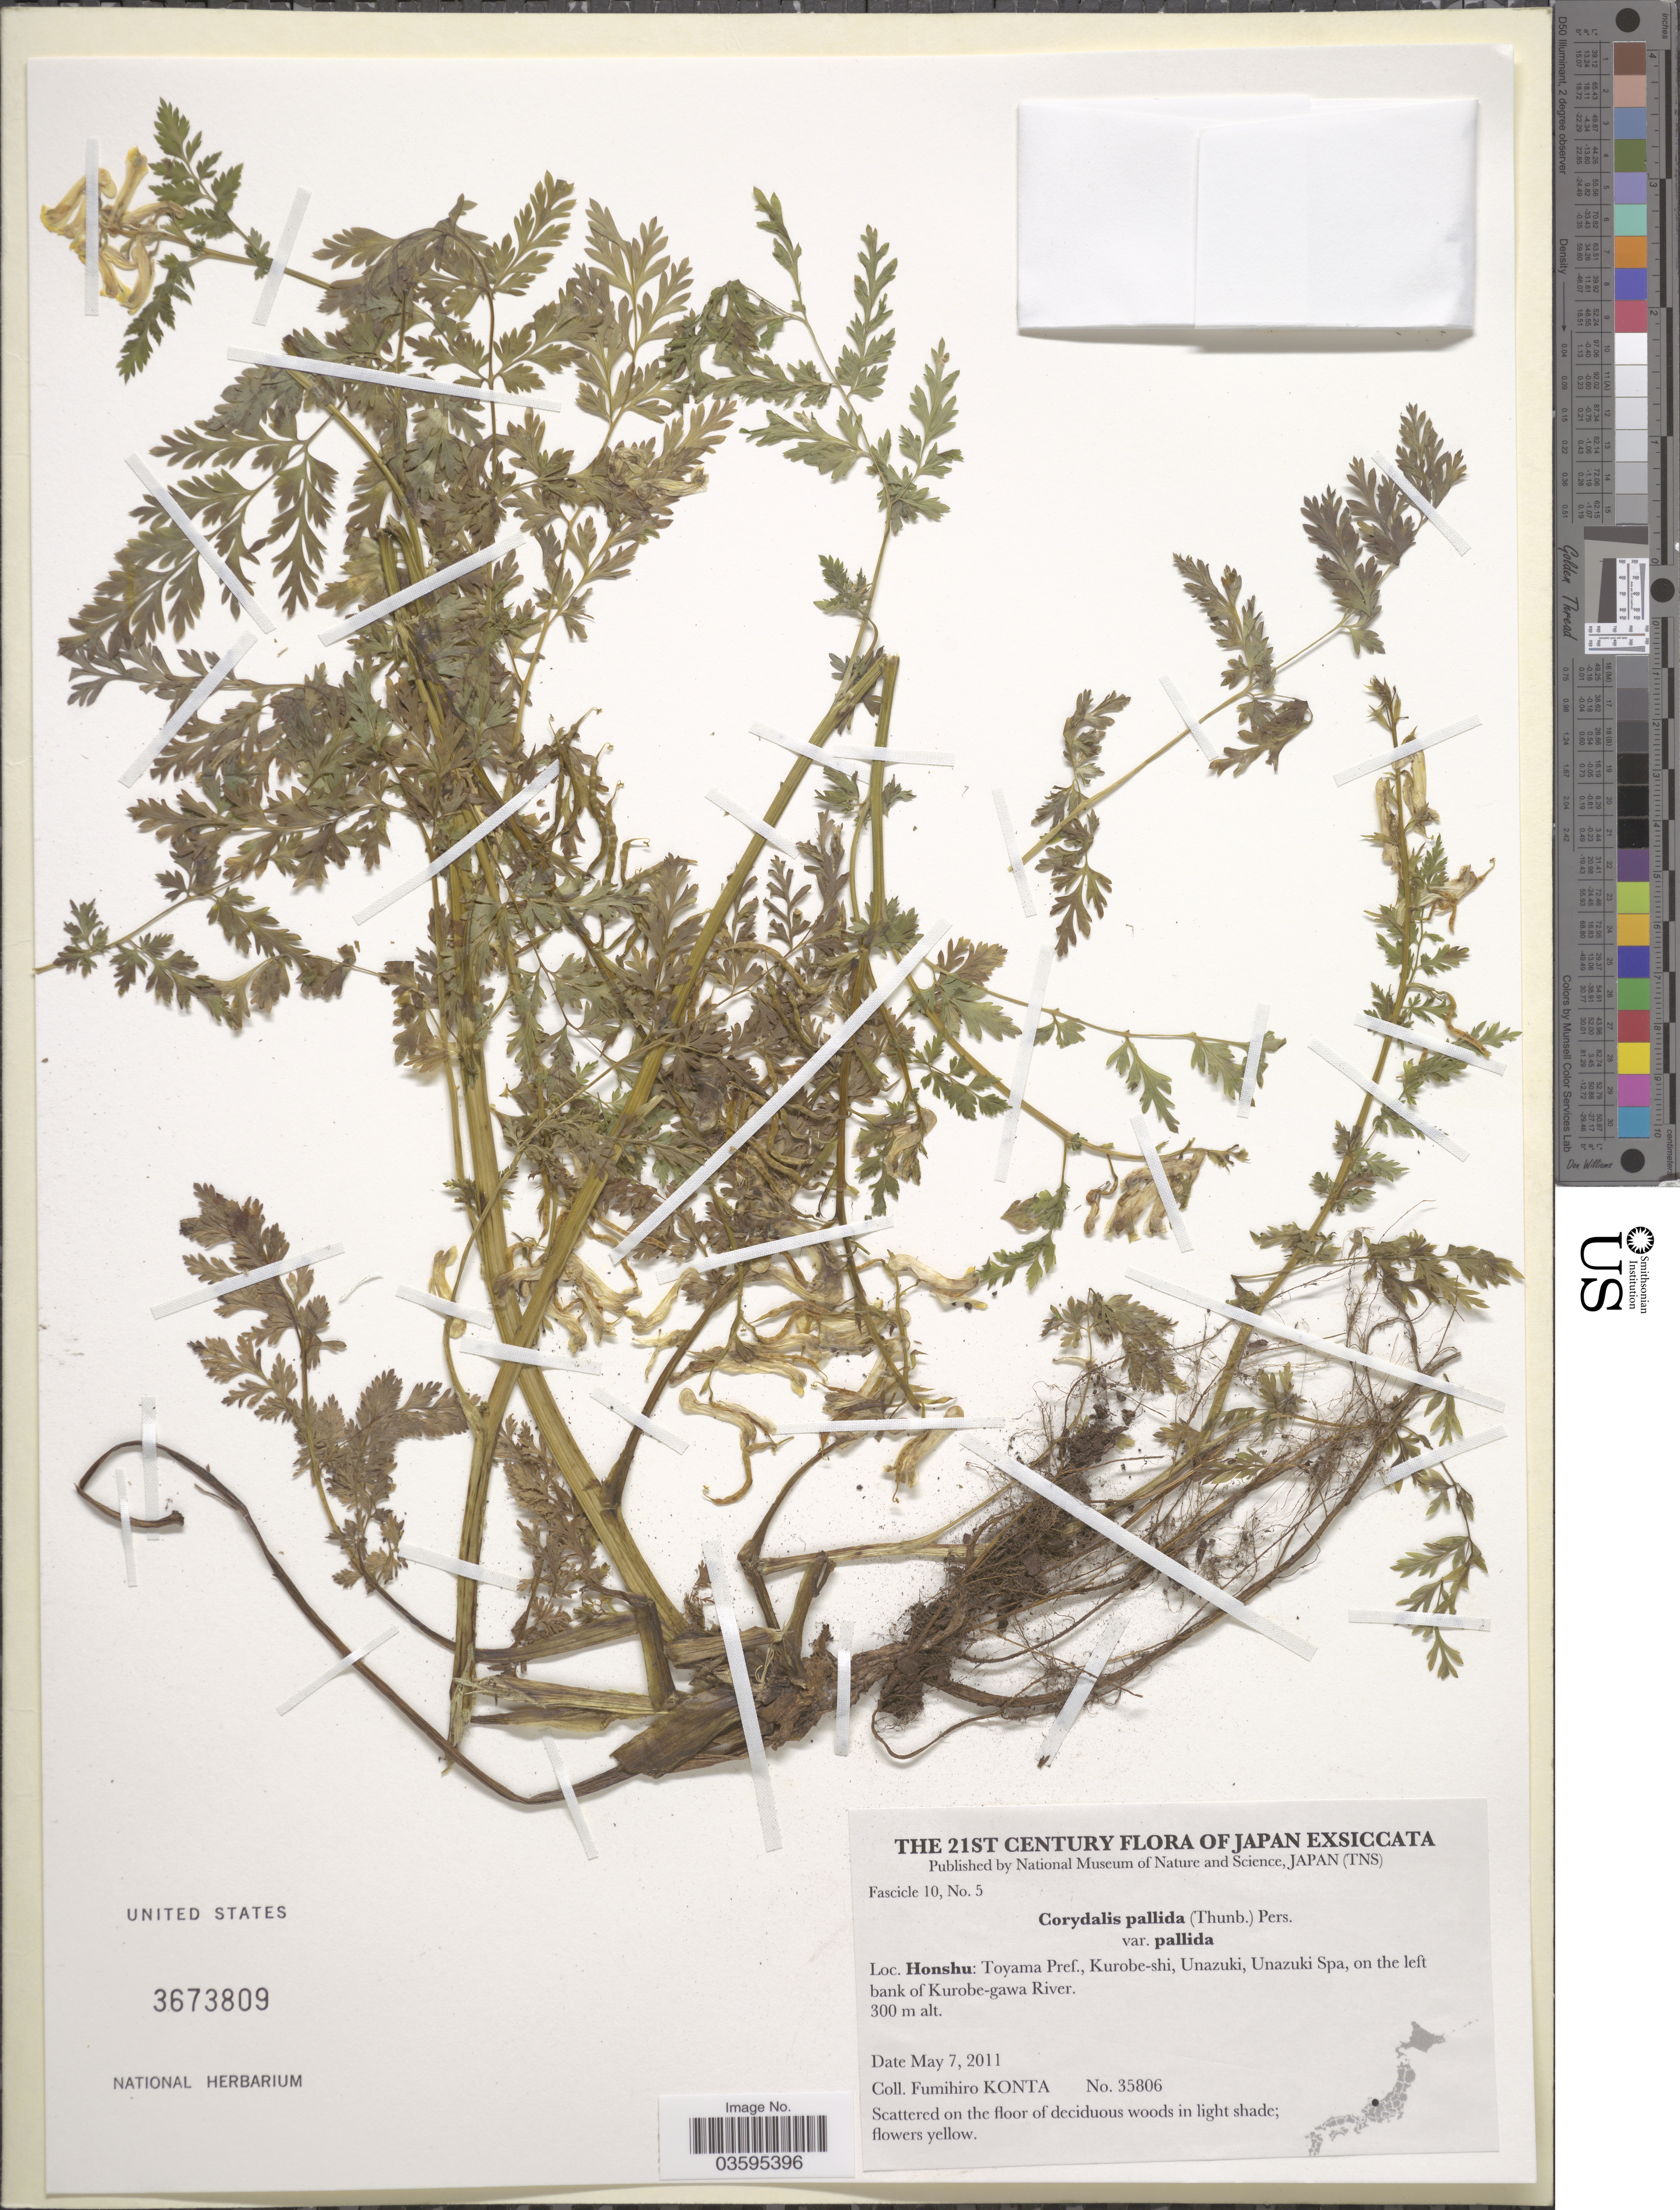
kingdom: Plantae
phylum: Tracheophyta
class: Magnoliopsida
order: Ranunculales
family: Papaveraceae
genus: Corydalis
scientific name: Corydalis pallida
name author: (Thunb.) Pers.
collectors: F. Konta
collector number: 35806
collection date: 2011-05-07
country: Japan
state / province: Toyama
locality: Honshu: Toyama Pref., Kurobe-shi, Unazuki, Unazuki Spa, on the left bank of Kurobe-gawa River.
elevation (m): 300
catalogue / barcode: US 3673809